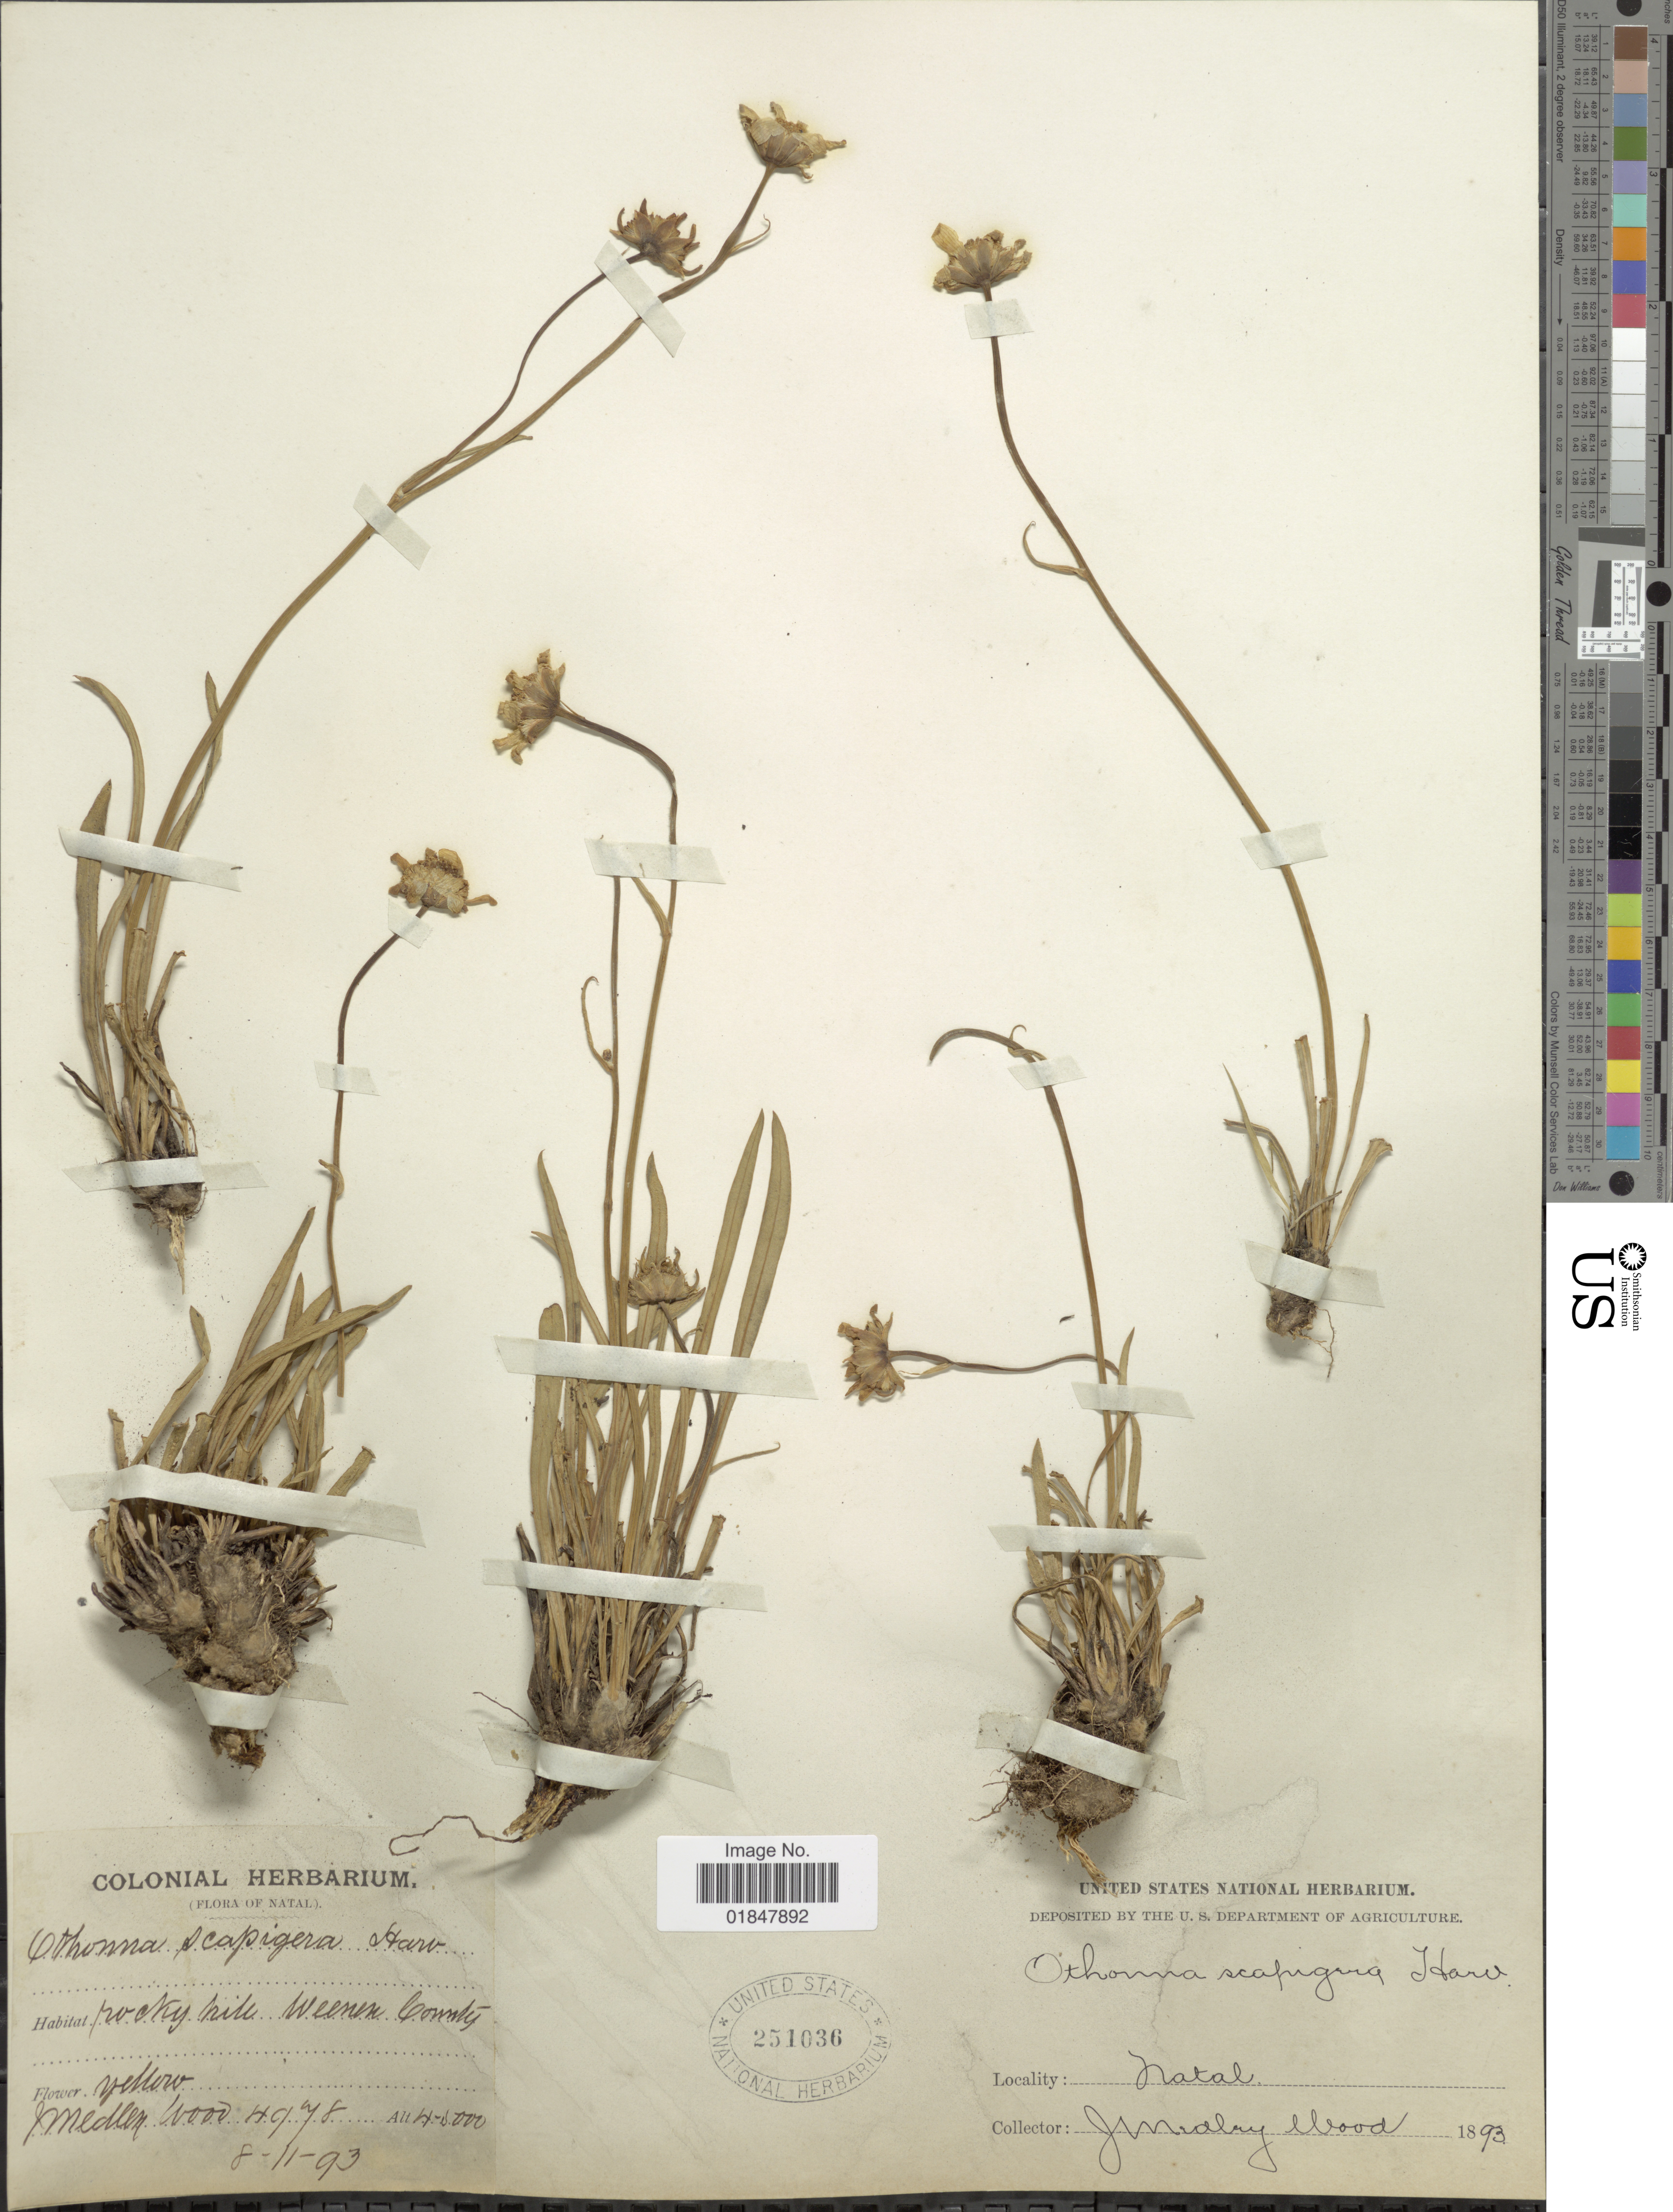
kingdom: Plantae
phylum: Tracheophyta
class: Magnoliopsida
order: Asterales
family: Asteraceae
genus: Othonna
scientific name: Othonna natalensis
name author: Sch. Bip.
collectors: J. Medley Wood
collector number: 4978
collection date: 1893-11-08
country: South Africa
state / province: KwaZulu-Natal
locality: Natal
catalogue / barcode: US 251036